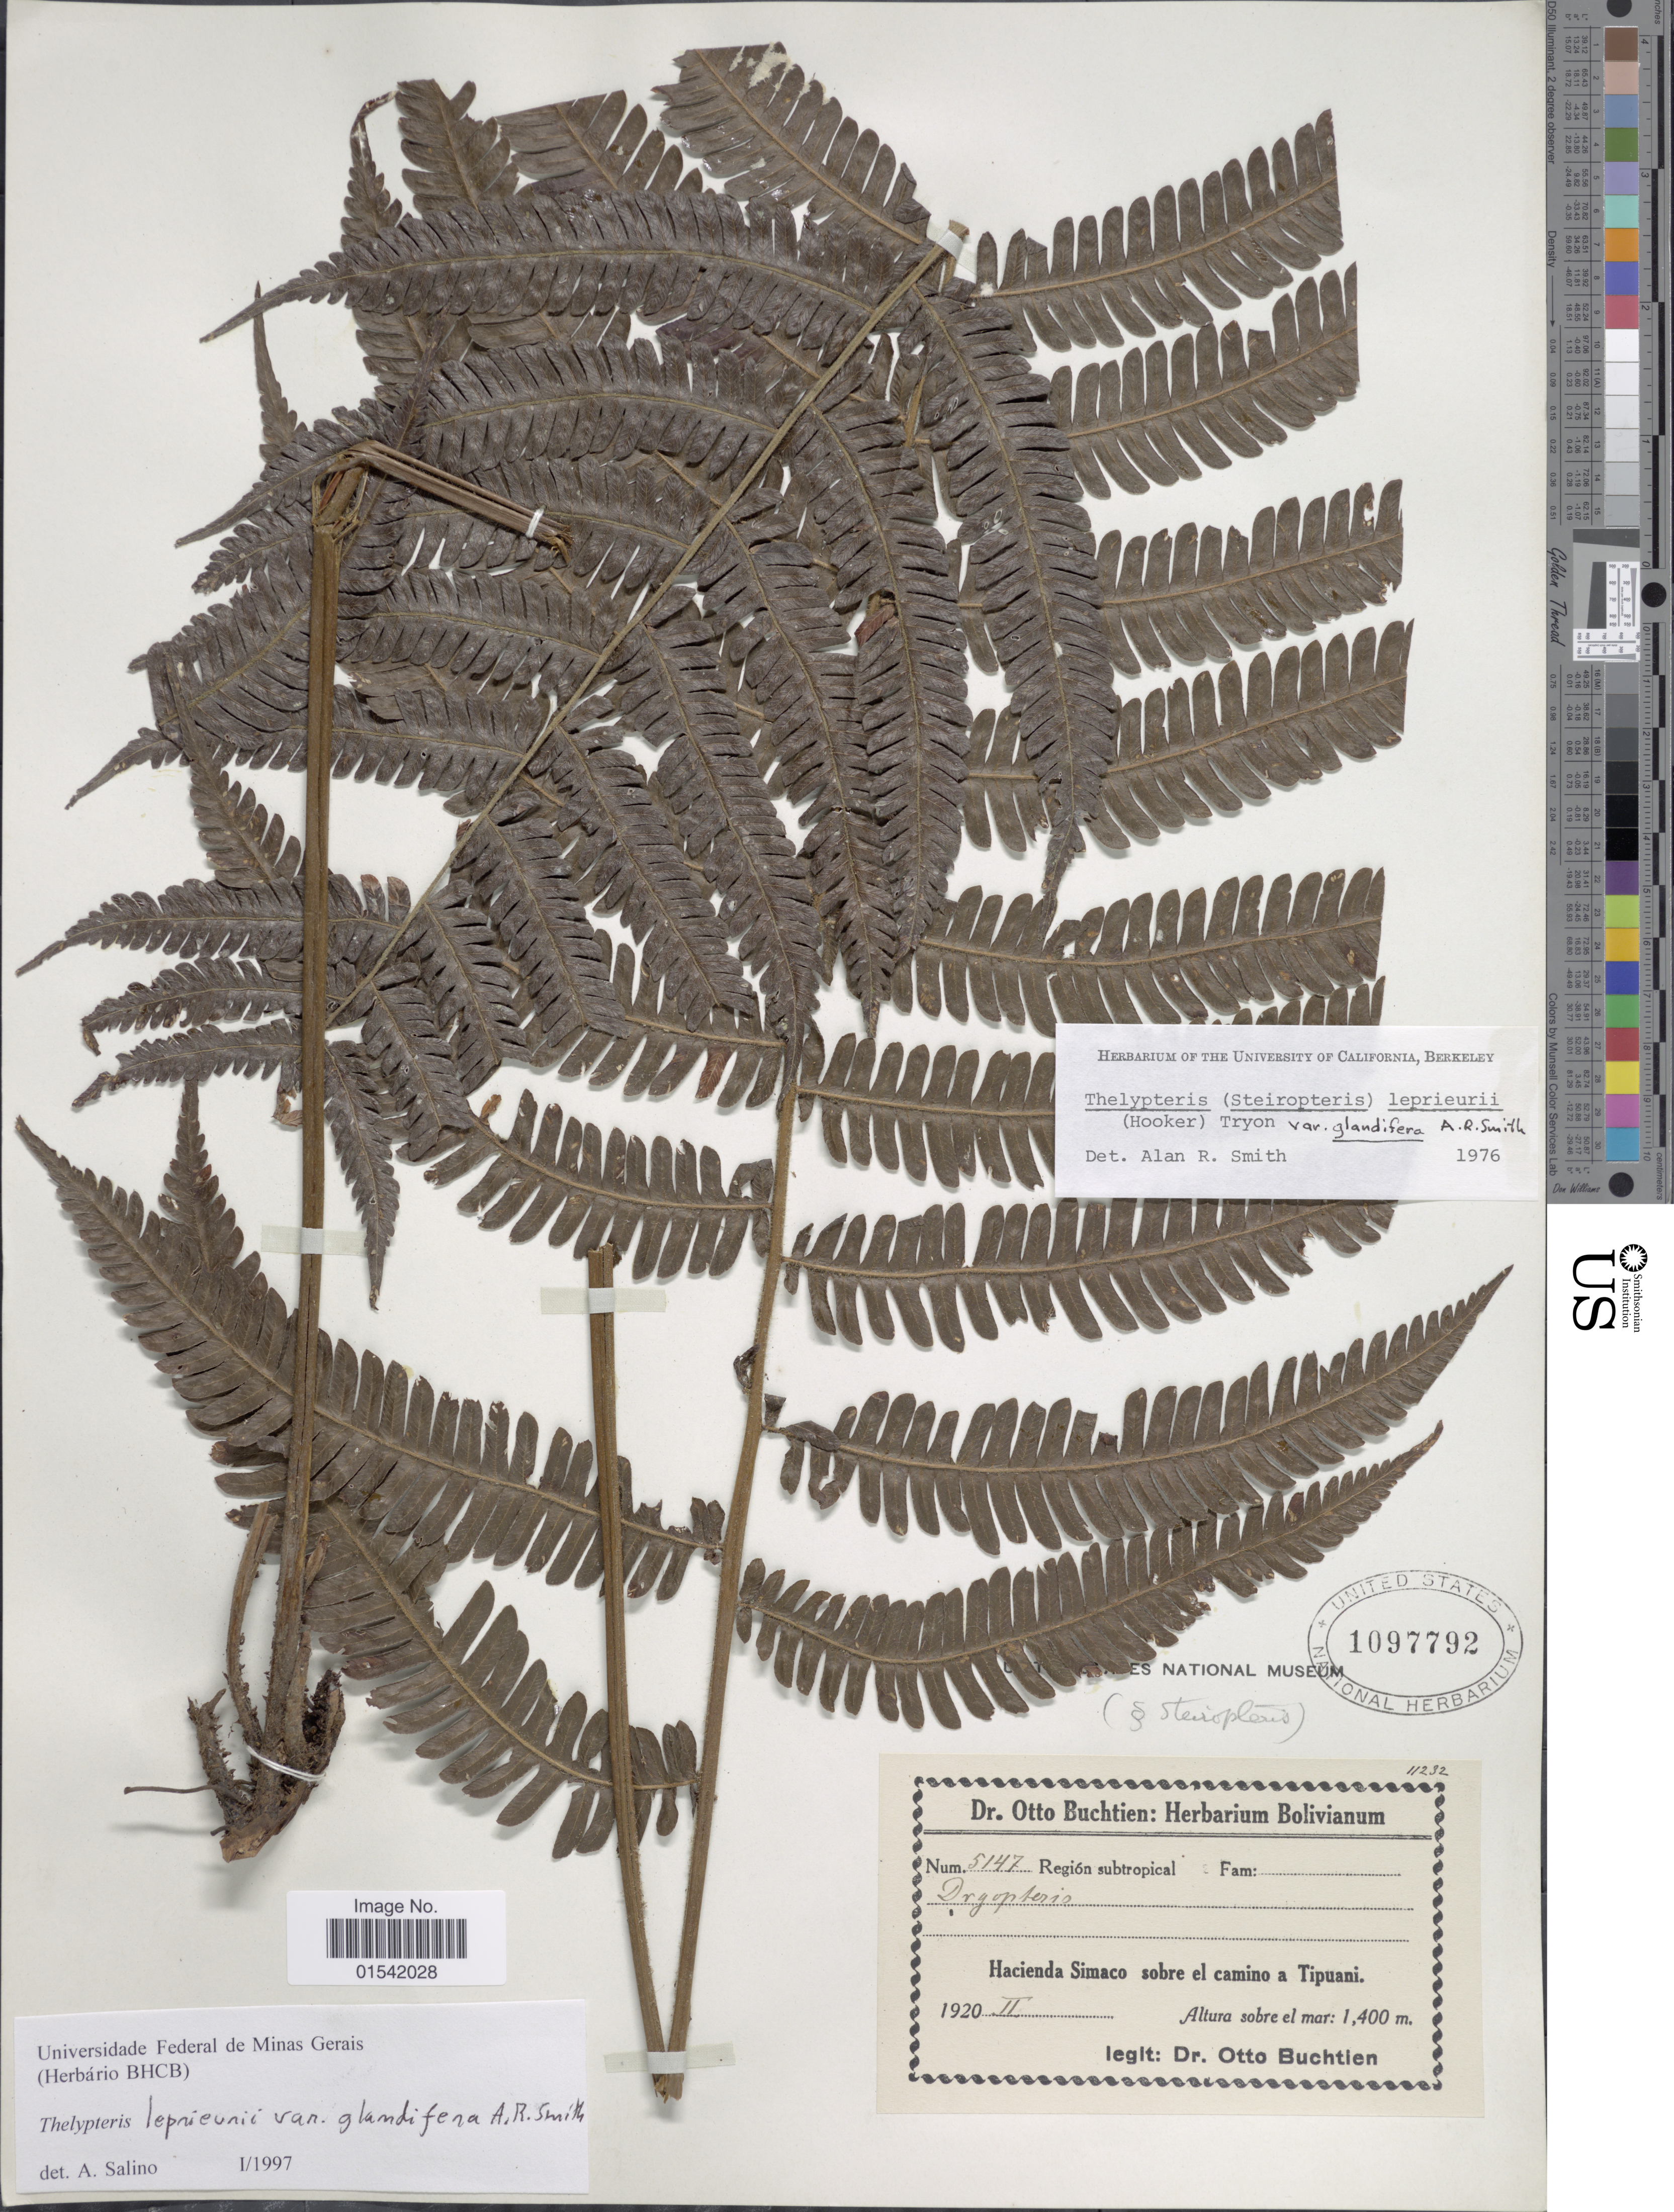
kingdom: Plantae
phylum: Tracheophyta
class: Polypodiopsida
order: Polypodiales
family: Thelypteridaceae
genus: Steiropteris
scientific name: Steiropteris leprieurii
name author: (Hook. f.) Pic. Serm.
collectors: O. Buchtien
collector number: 5147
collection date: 1920-02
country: Bolivia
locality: Región subtropical, Hacienda Simaco sobre el camino a Tipuani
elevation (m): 1400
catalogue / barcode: US 1097792